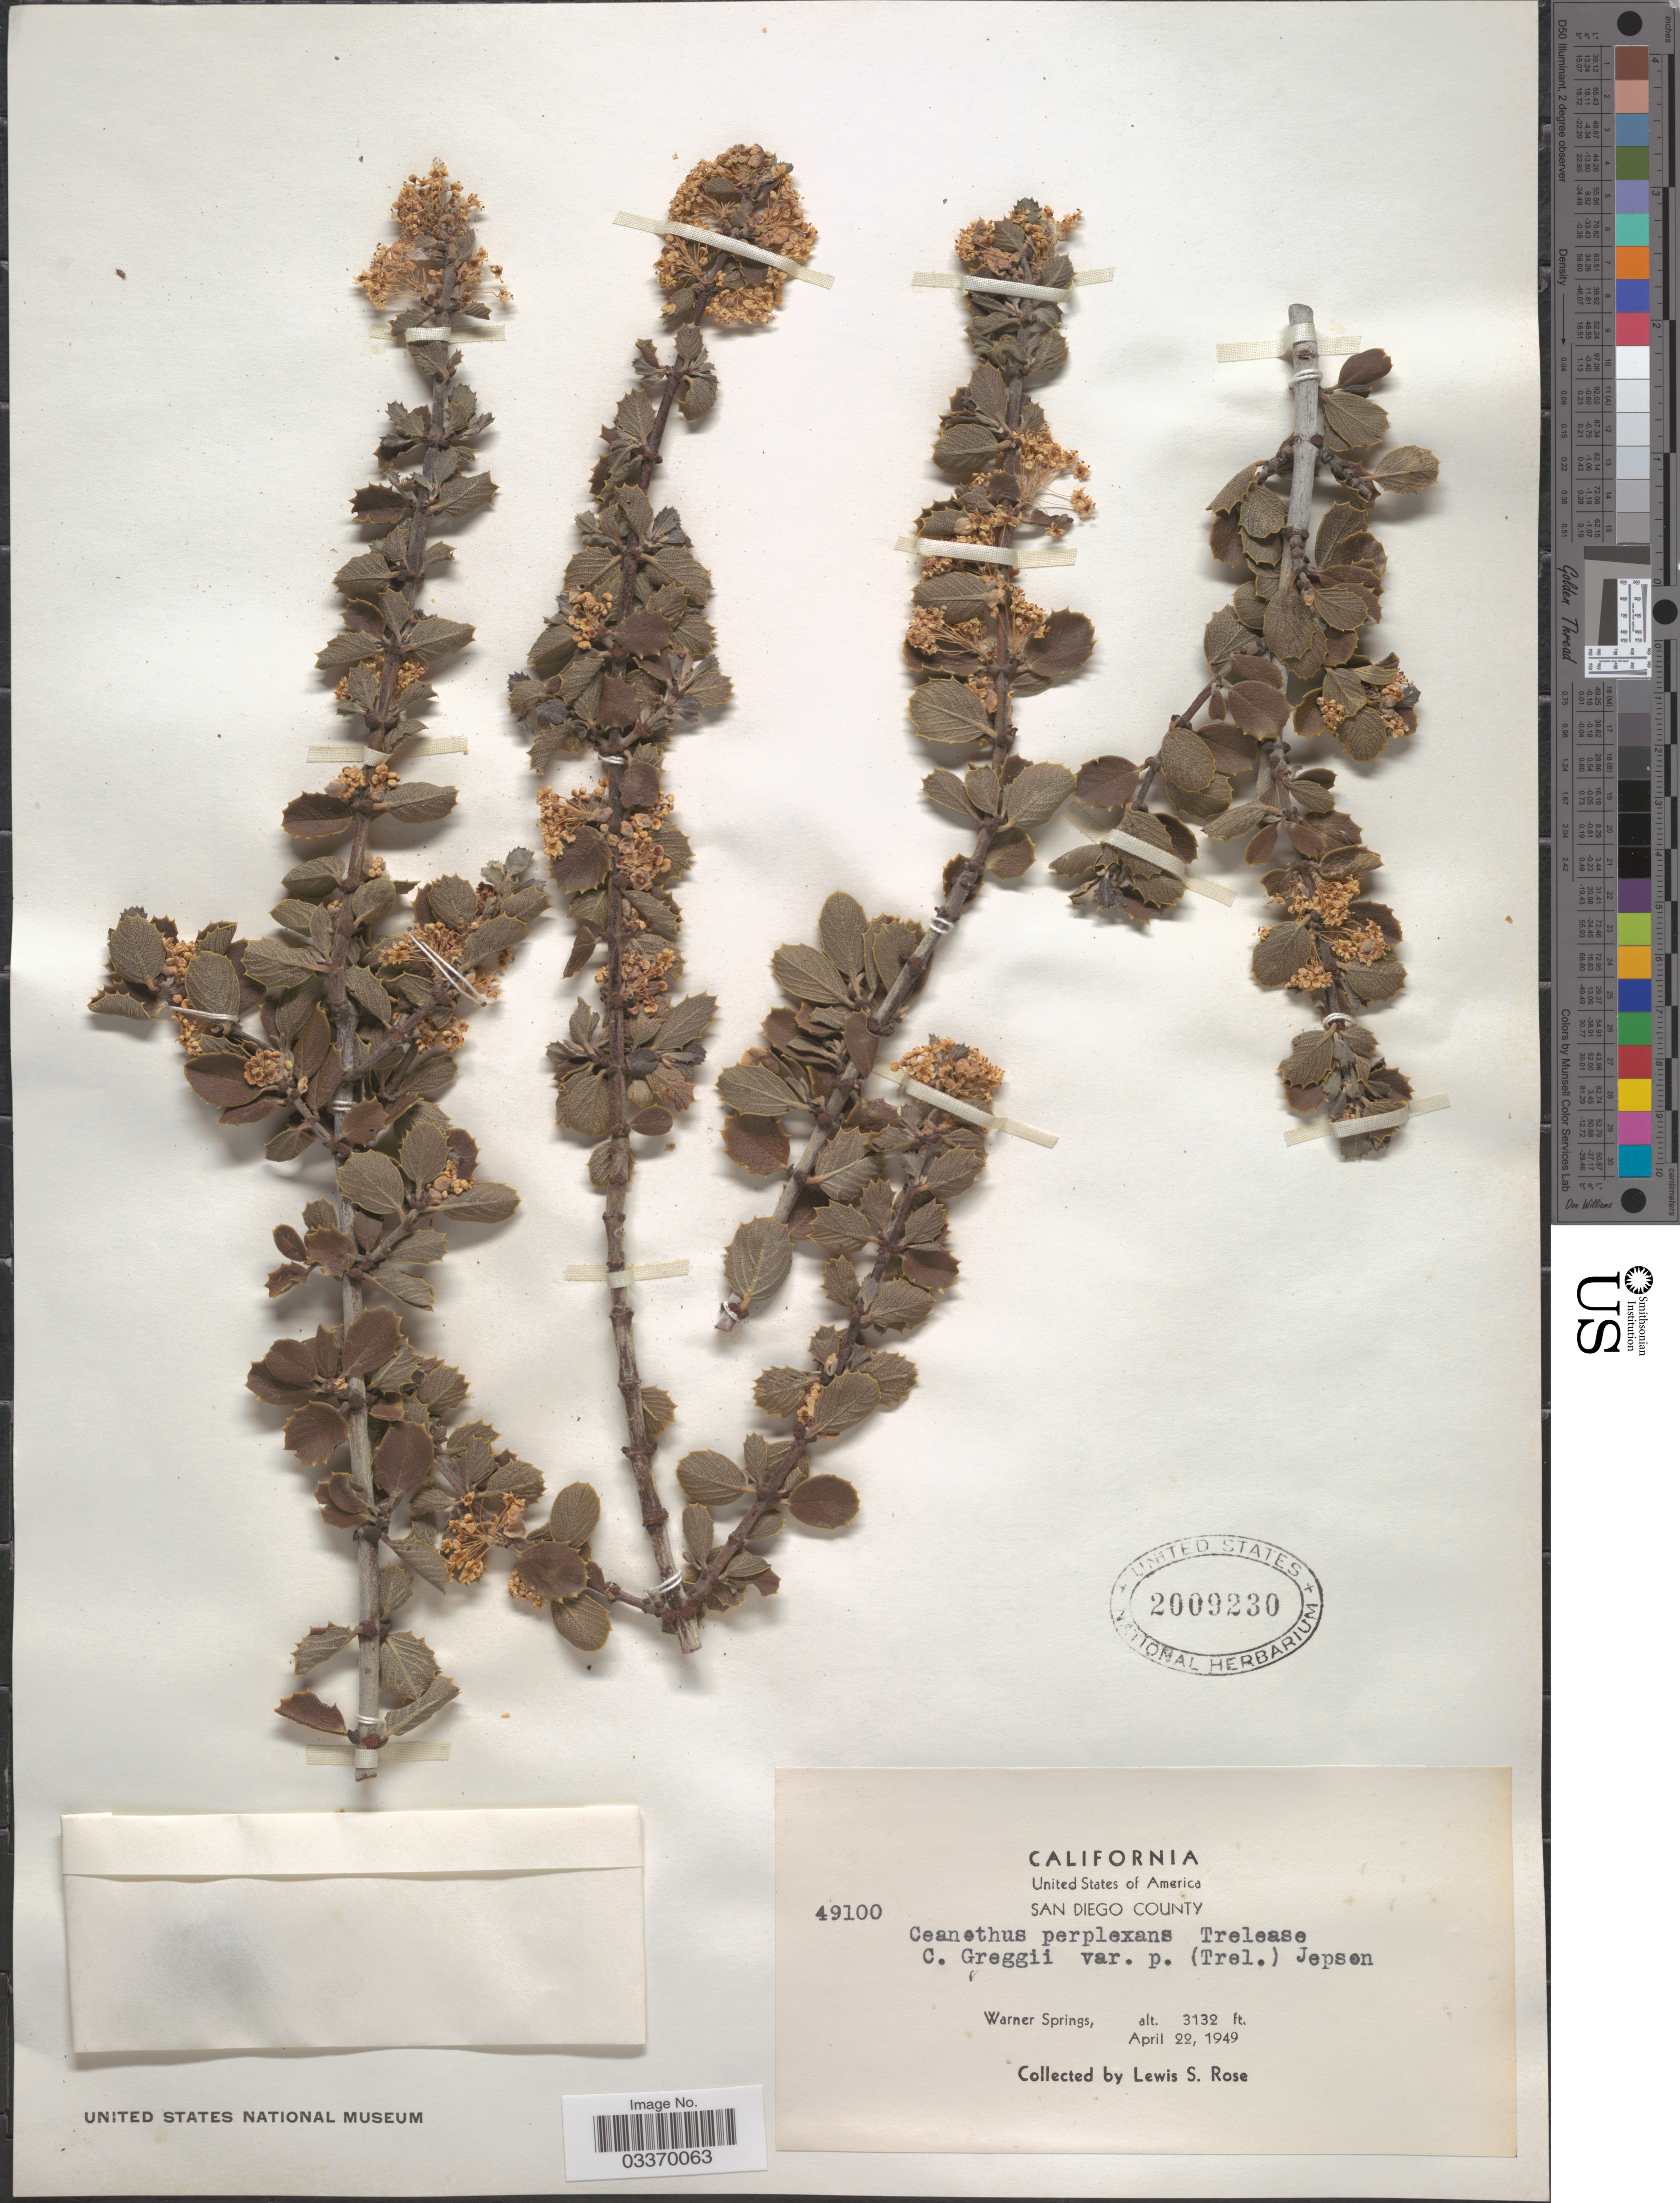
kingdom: Plantae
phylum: Tracheophyta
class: Magnoliopsida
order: Rosales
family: Rhamnaceae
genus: Ceanothus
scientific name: Ceanothus perplexans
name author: Trel.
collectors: L. S. Rose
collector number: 49100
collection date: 1949-04-22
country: United States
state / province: California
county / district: San Diego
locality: San Diego County. Warner Springs.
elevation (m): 955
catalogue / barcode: US 2009230